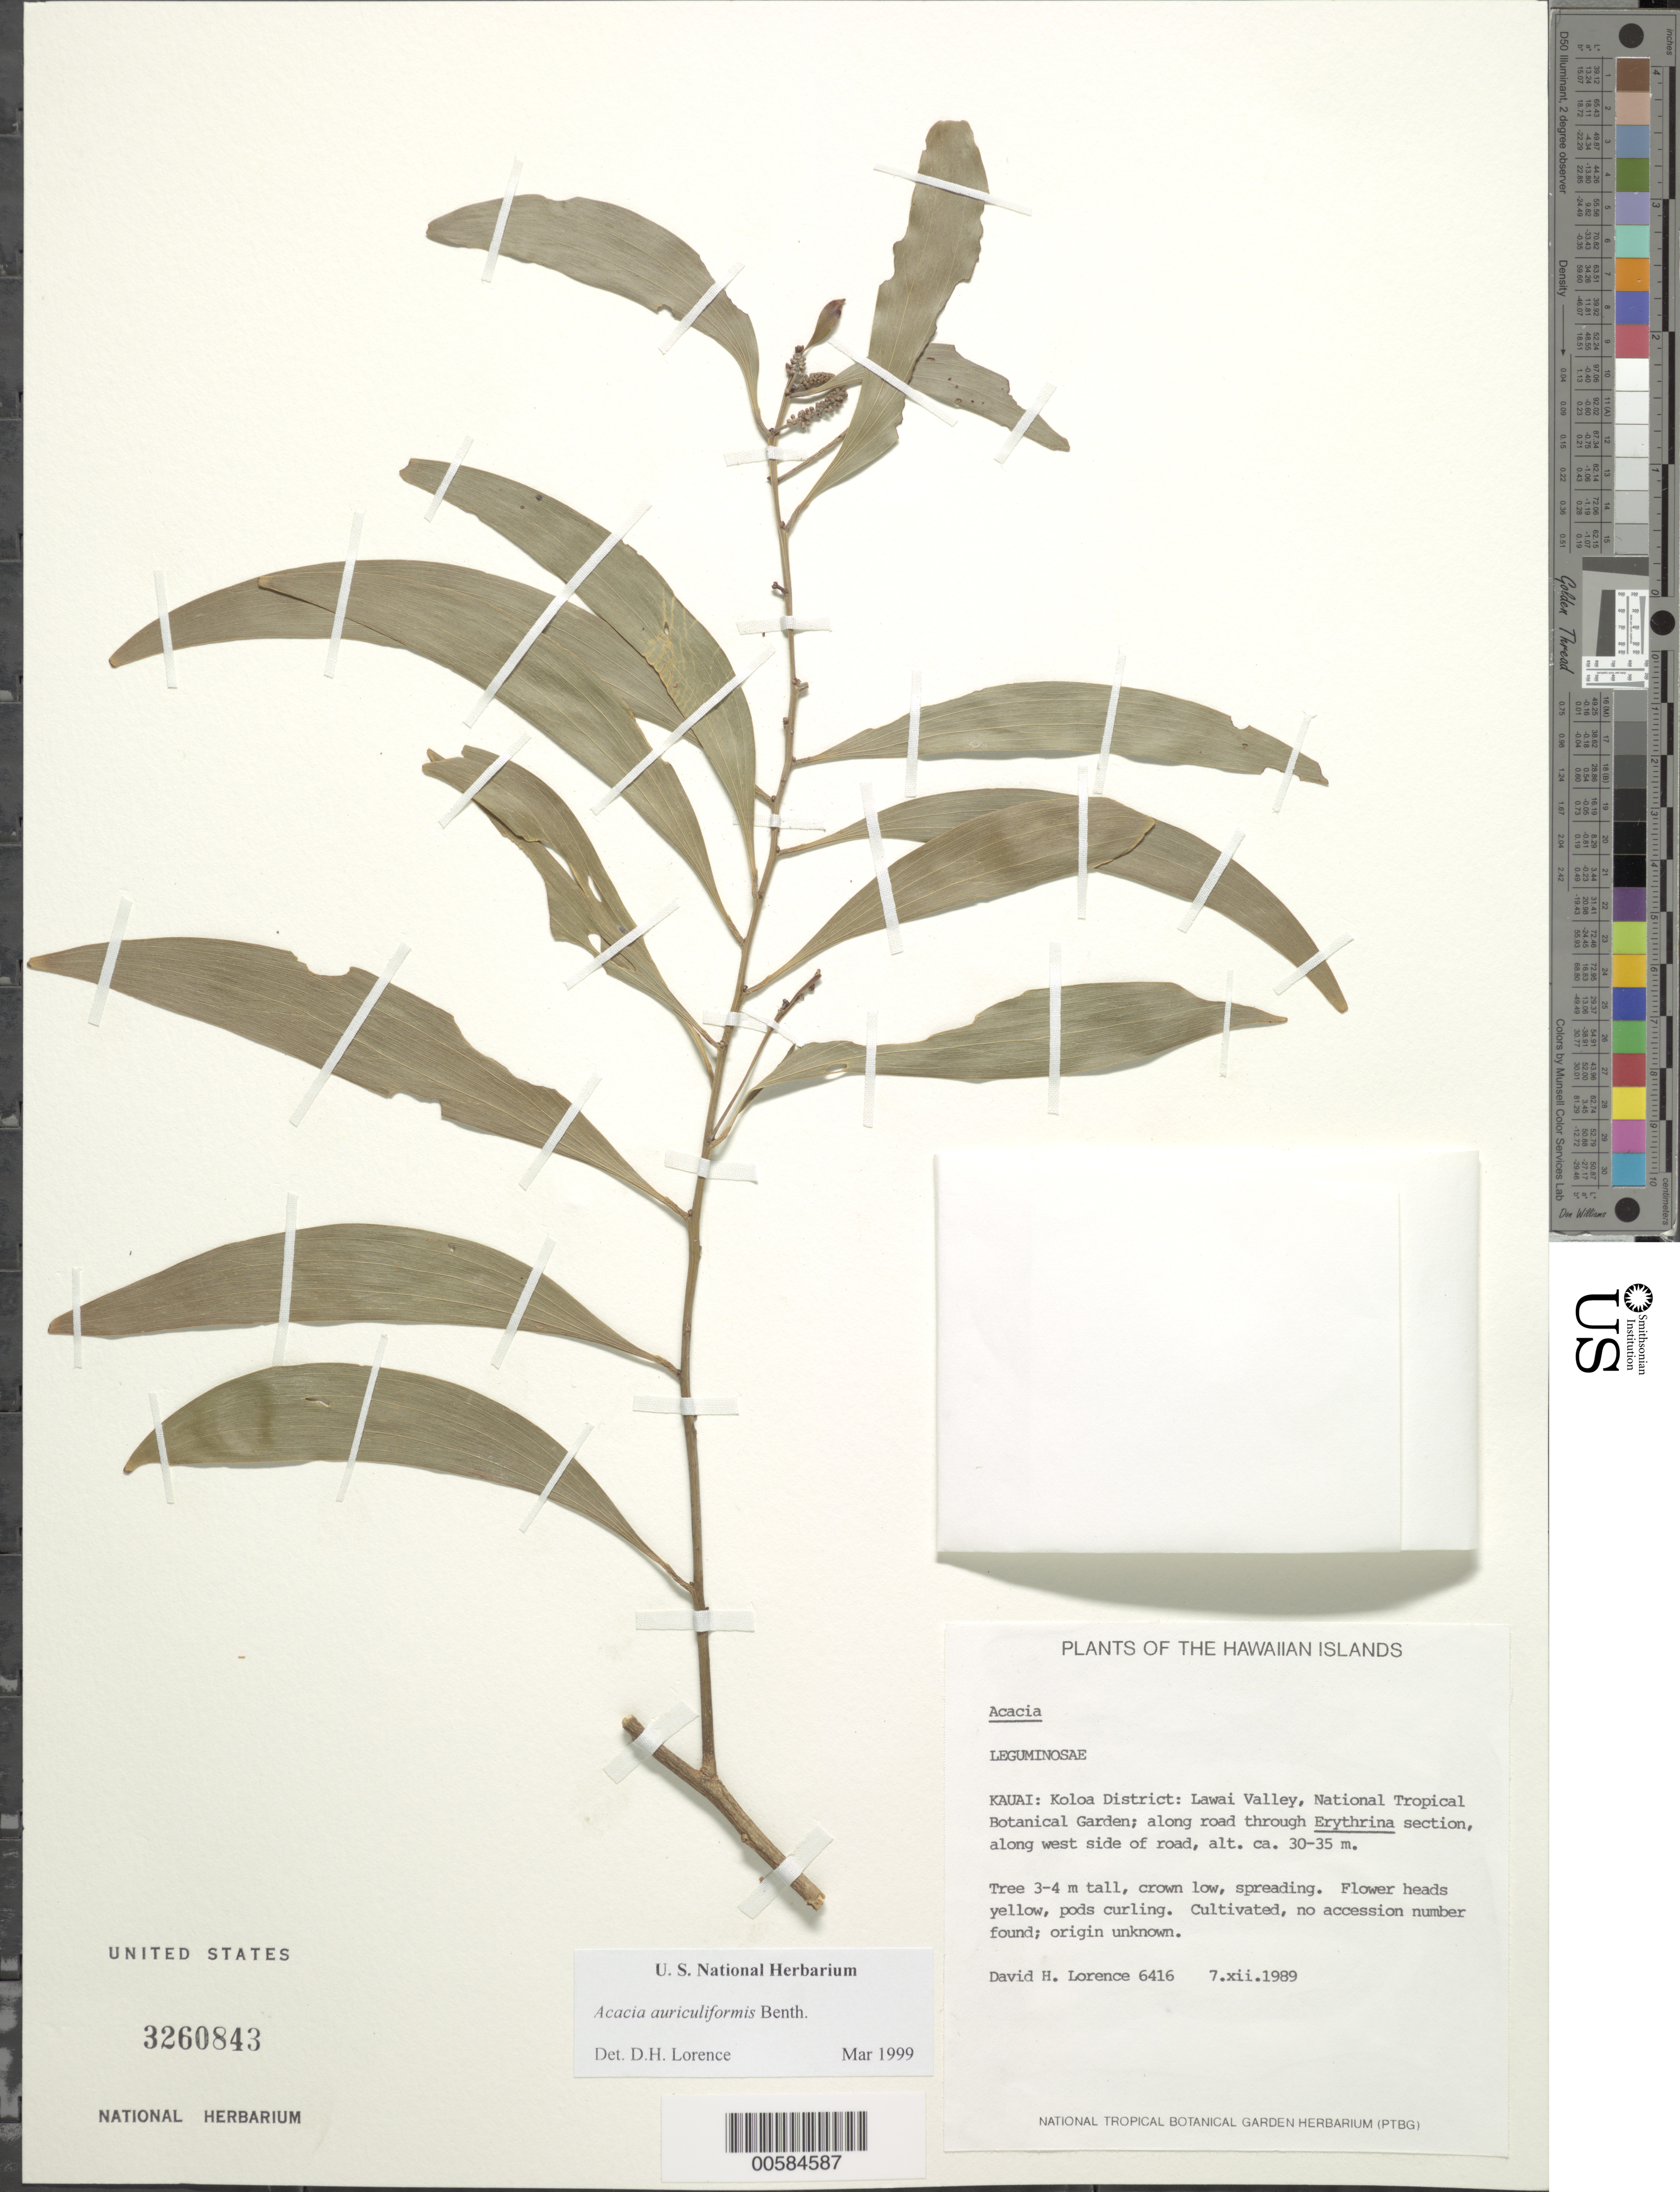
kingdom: Plantae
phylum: Tracheophyta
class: Magnoliopsida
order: Fabales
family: Fabaceae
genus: Acacia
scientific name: Acacia auriculiformis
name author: A. Cunn. ex Benth.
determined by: Lorence, David H., (PTBG), National Tropical Botanical Garden (UNITED STATES)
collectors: D. Lorence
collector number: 6416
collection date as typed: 7 Dec 1989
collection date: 1989-12-07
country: United States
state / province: Hawaii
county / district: Kauai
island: Kaua'i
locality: Koloa Dist: Lawai Valley, Nat Tropical Botanical Garden.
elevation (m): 30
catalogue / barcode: US 3260843